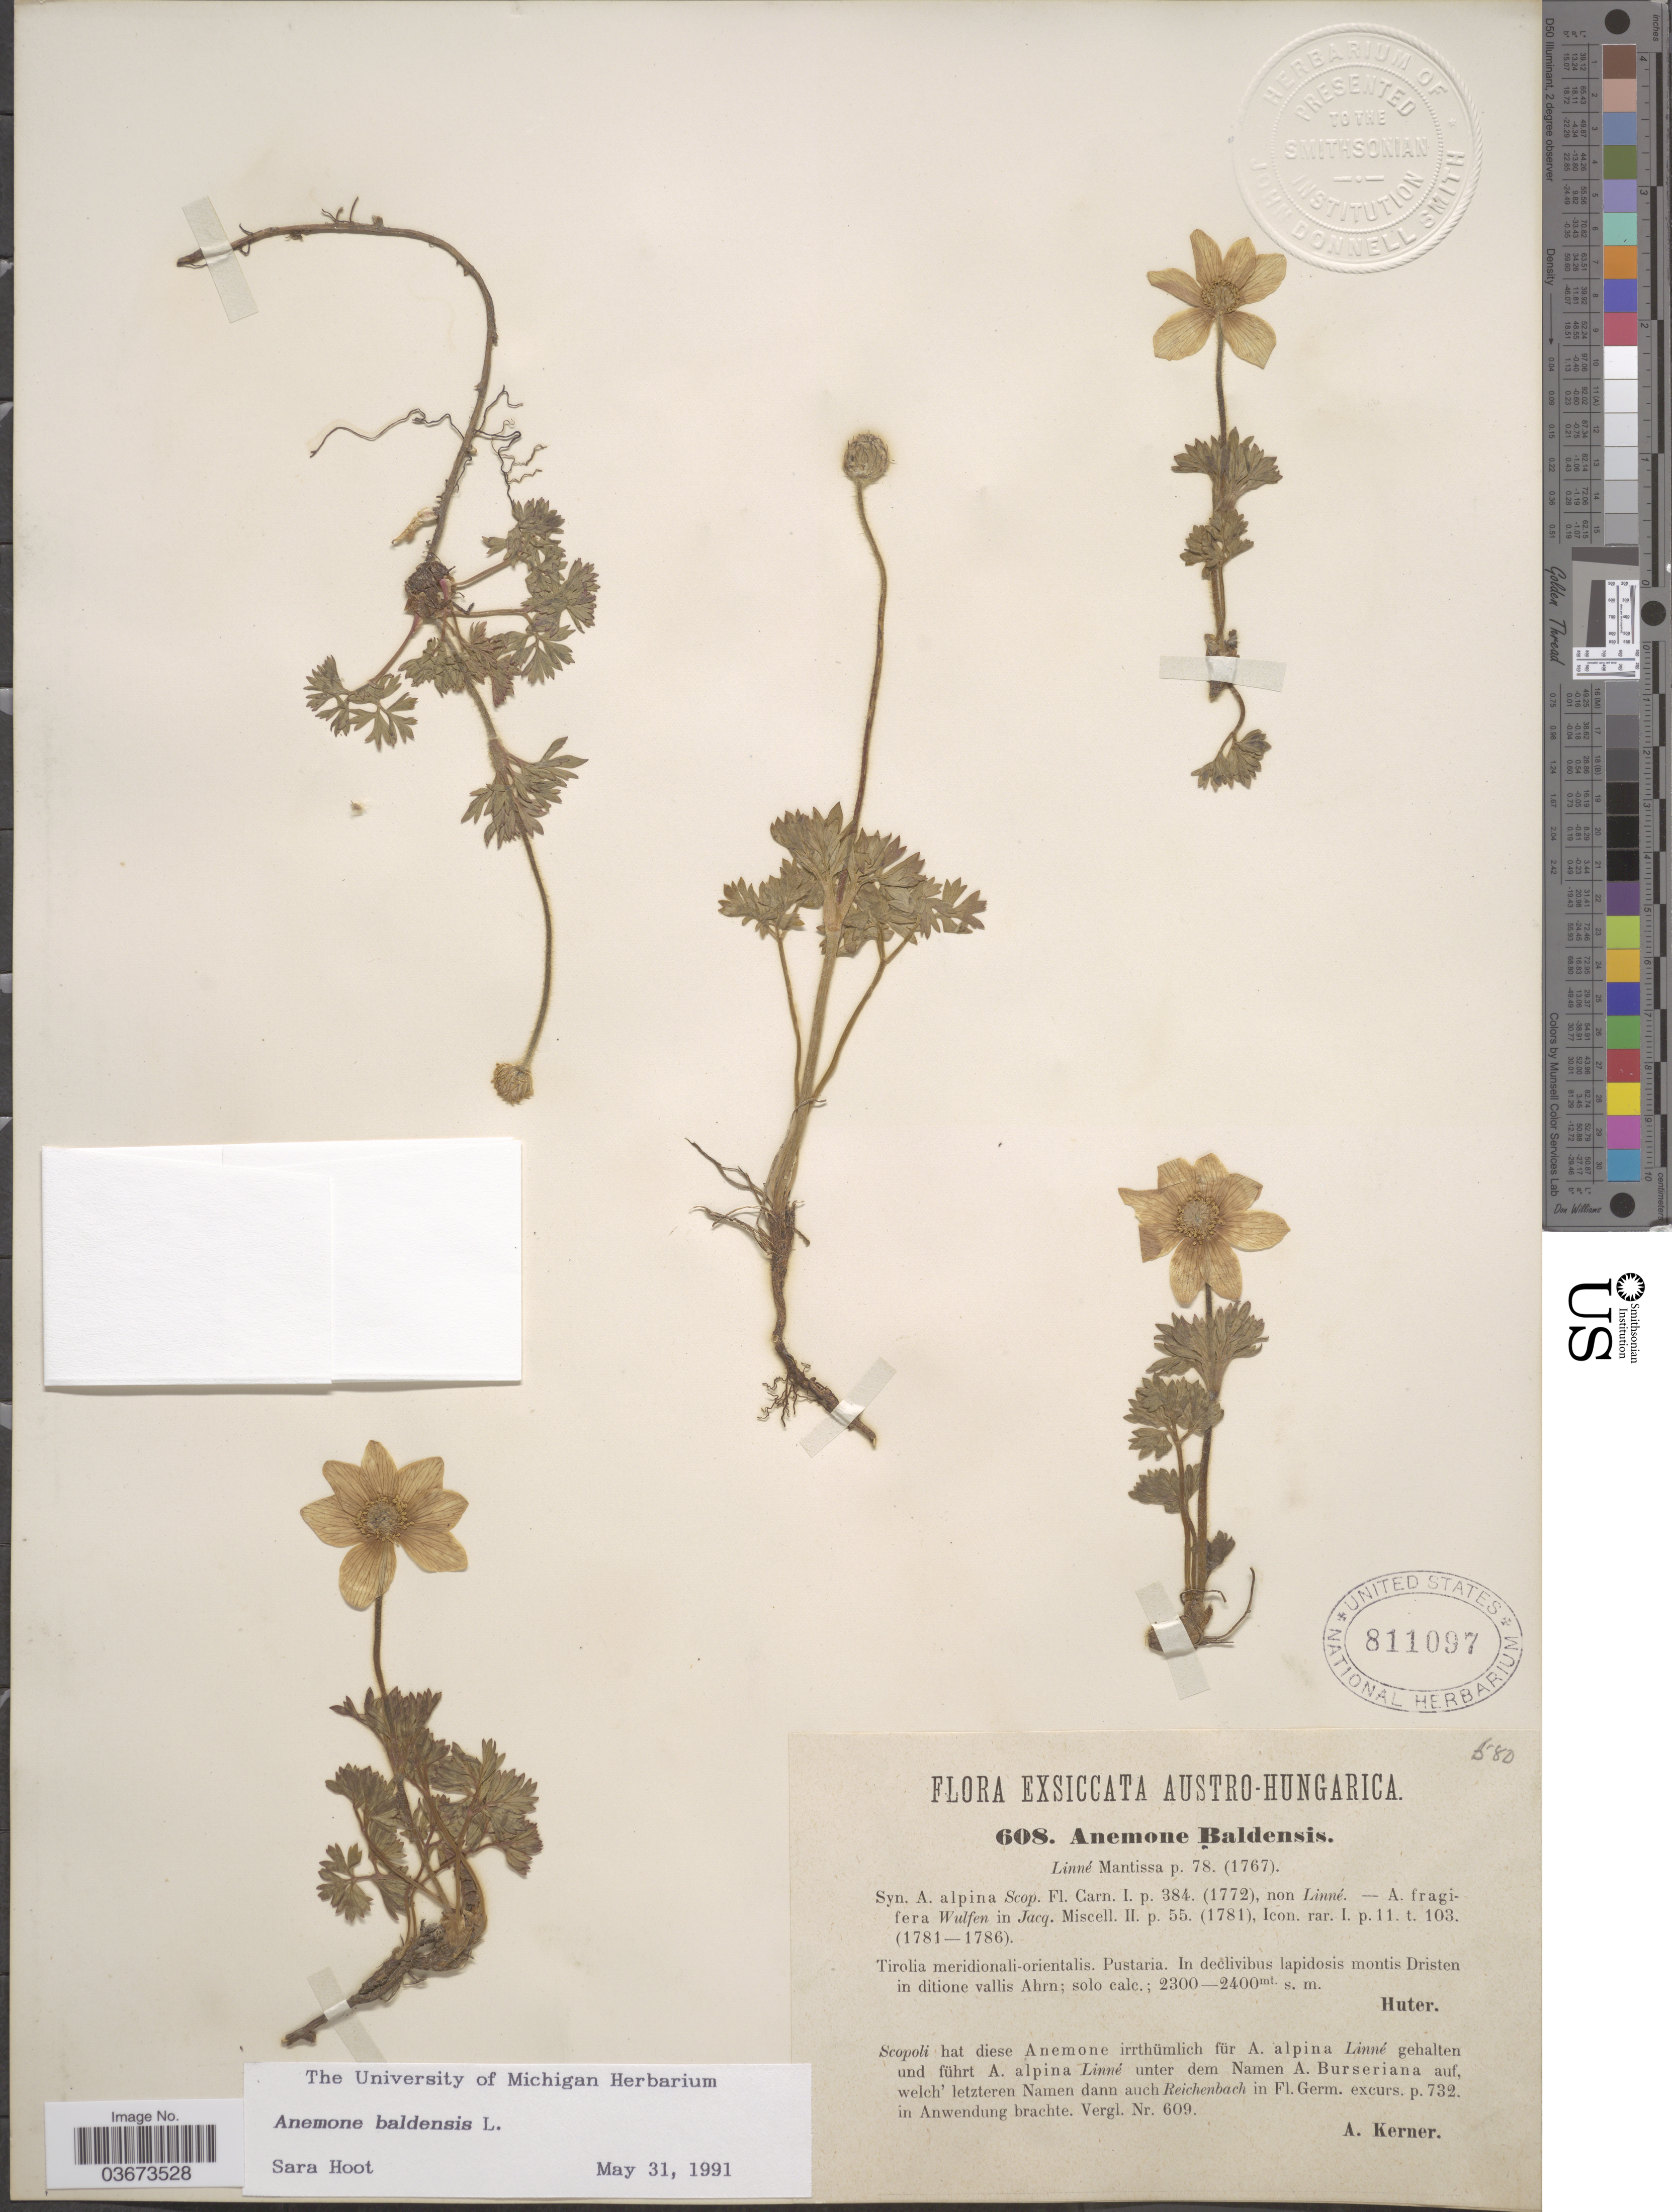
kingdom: Plantae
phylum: Tracheophyta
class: Magnoliopsida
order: Ranunculales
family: Ranunculaceae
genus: Anemone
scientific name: Anemone baldensis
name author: L.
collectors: -. Huter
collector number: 608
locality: Austro-Hungarica. Tirolia meridionali-orientalis. Pustaria. In declivibus lapidosis montis Dristen in ditione vallis Ahrn.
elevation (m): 2300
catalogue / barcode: US 811097